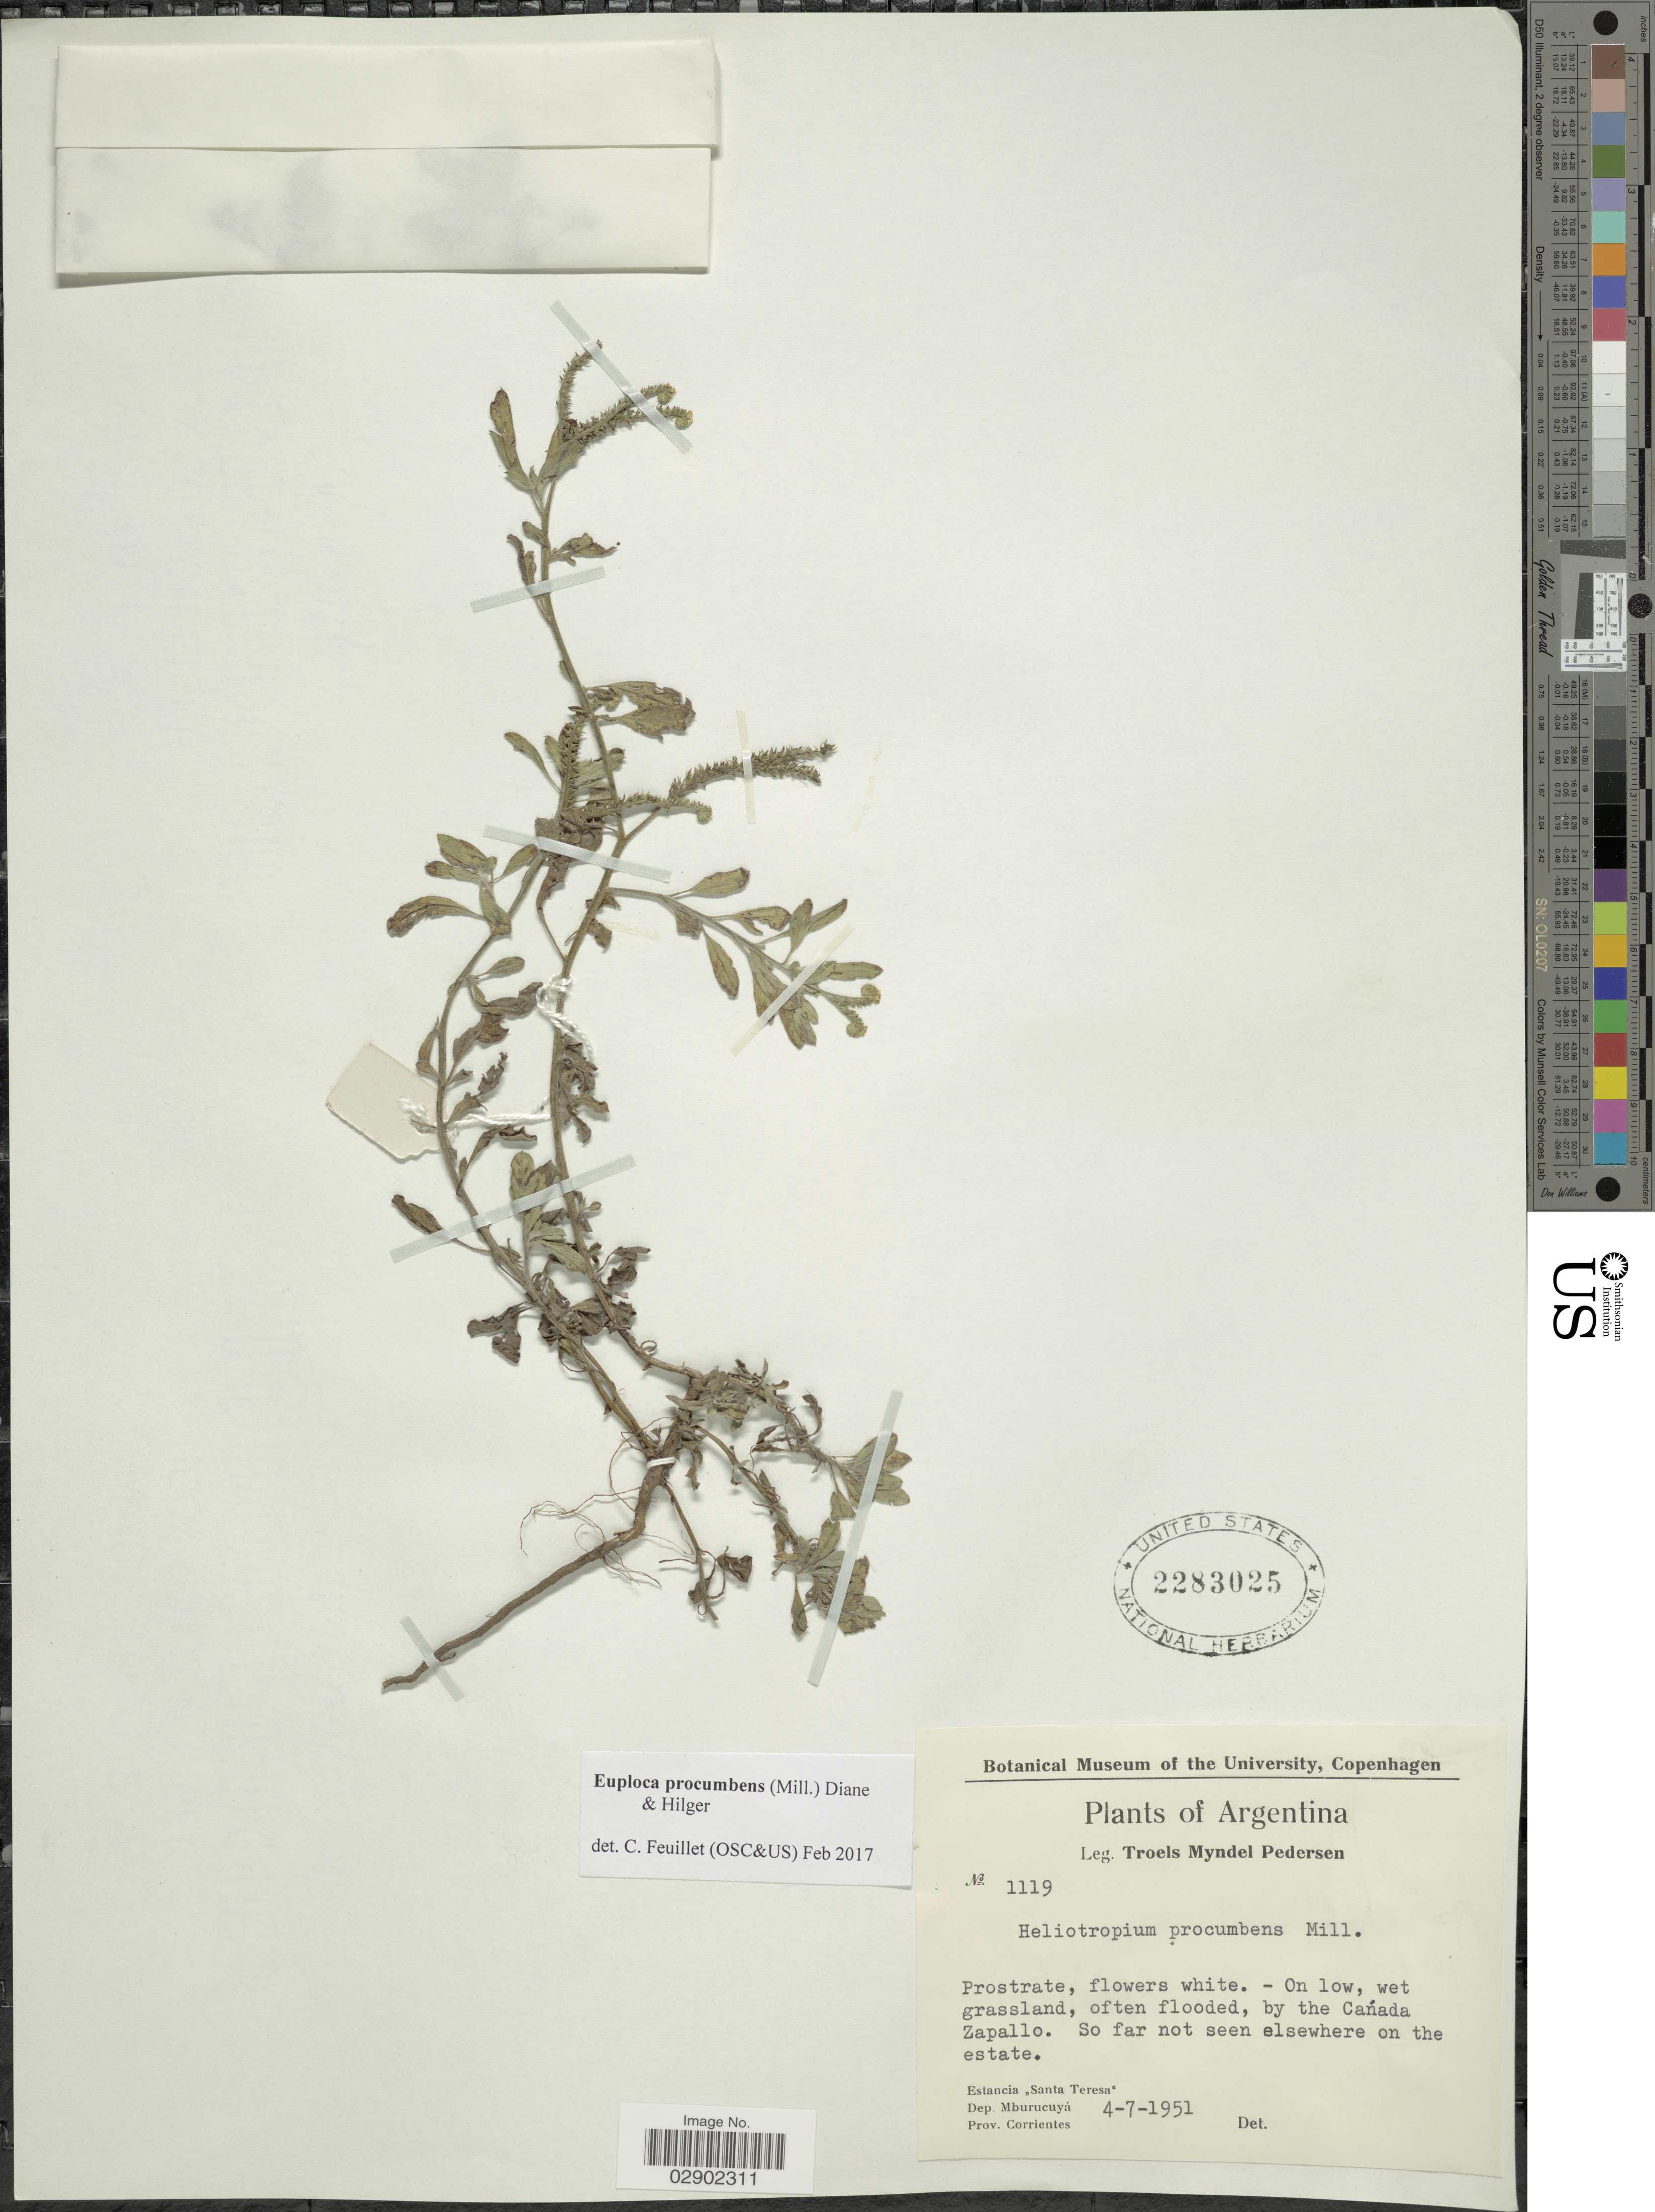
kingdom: Plantae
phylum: Tracheophyta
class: Magnoliopsida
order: Boraginales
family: Heliotropiaceae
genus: Euploca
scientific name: Euploca procumbens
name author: (Mill.) Diane & Hilger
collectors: T. Pederson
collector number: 1119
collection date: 1951-07-04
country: Argentina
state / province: Corrientes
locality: By the Canada Zapallo. Estancia "Santa Terresa". Dep. Mburucuyá. Prov. Corrientes.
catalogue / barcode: US 2283025